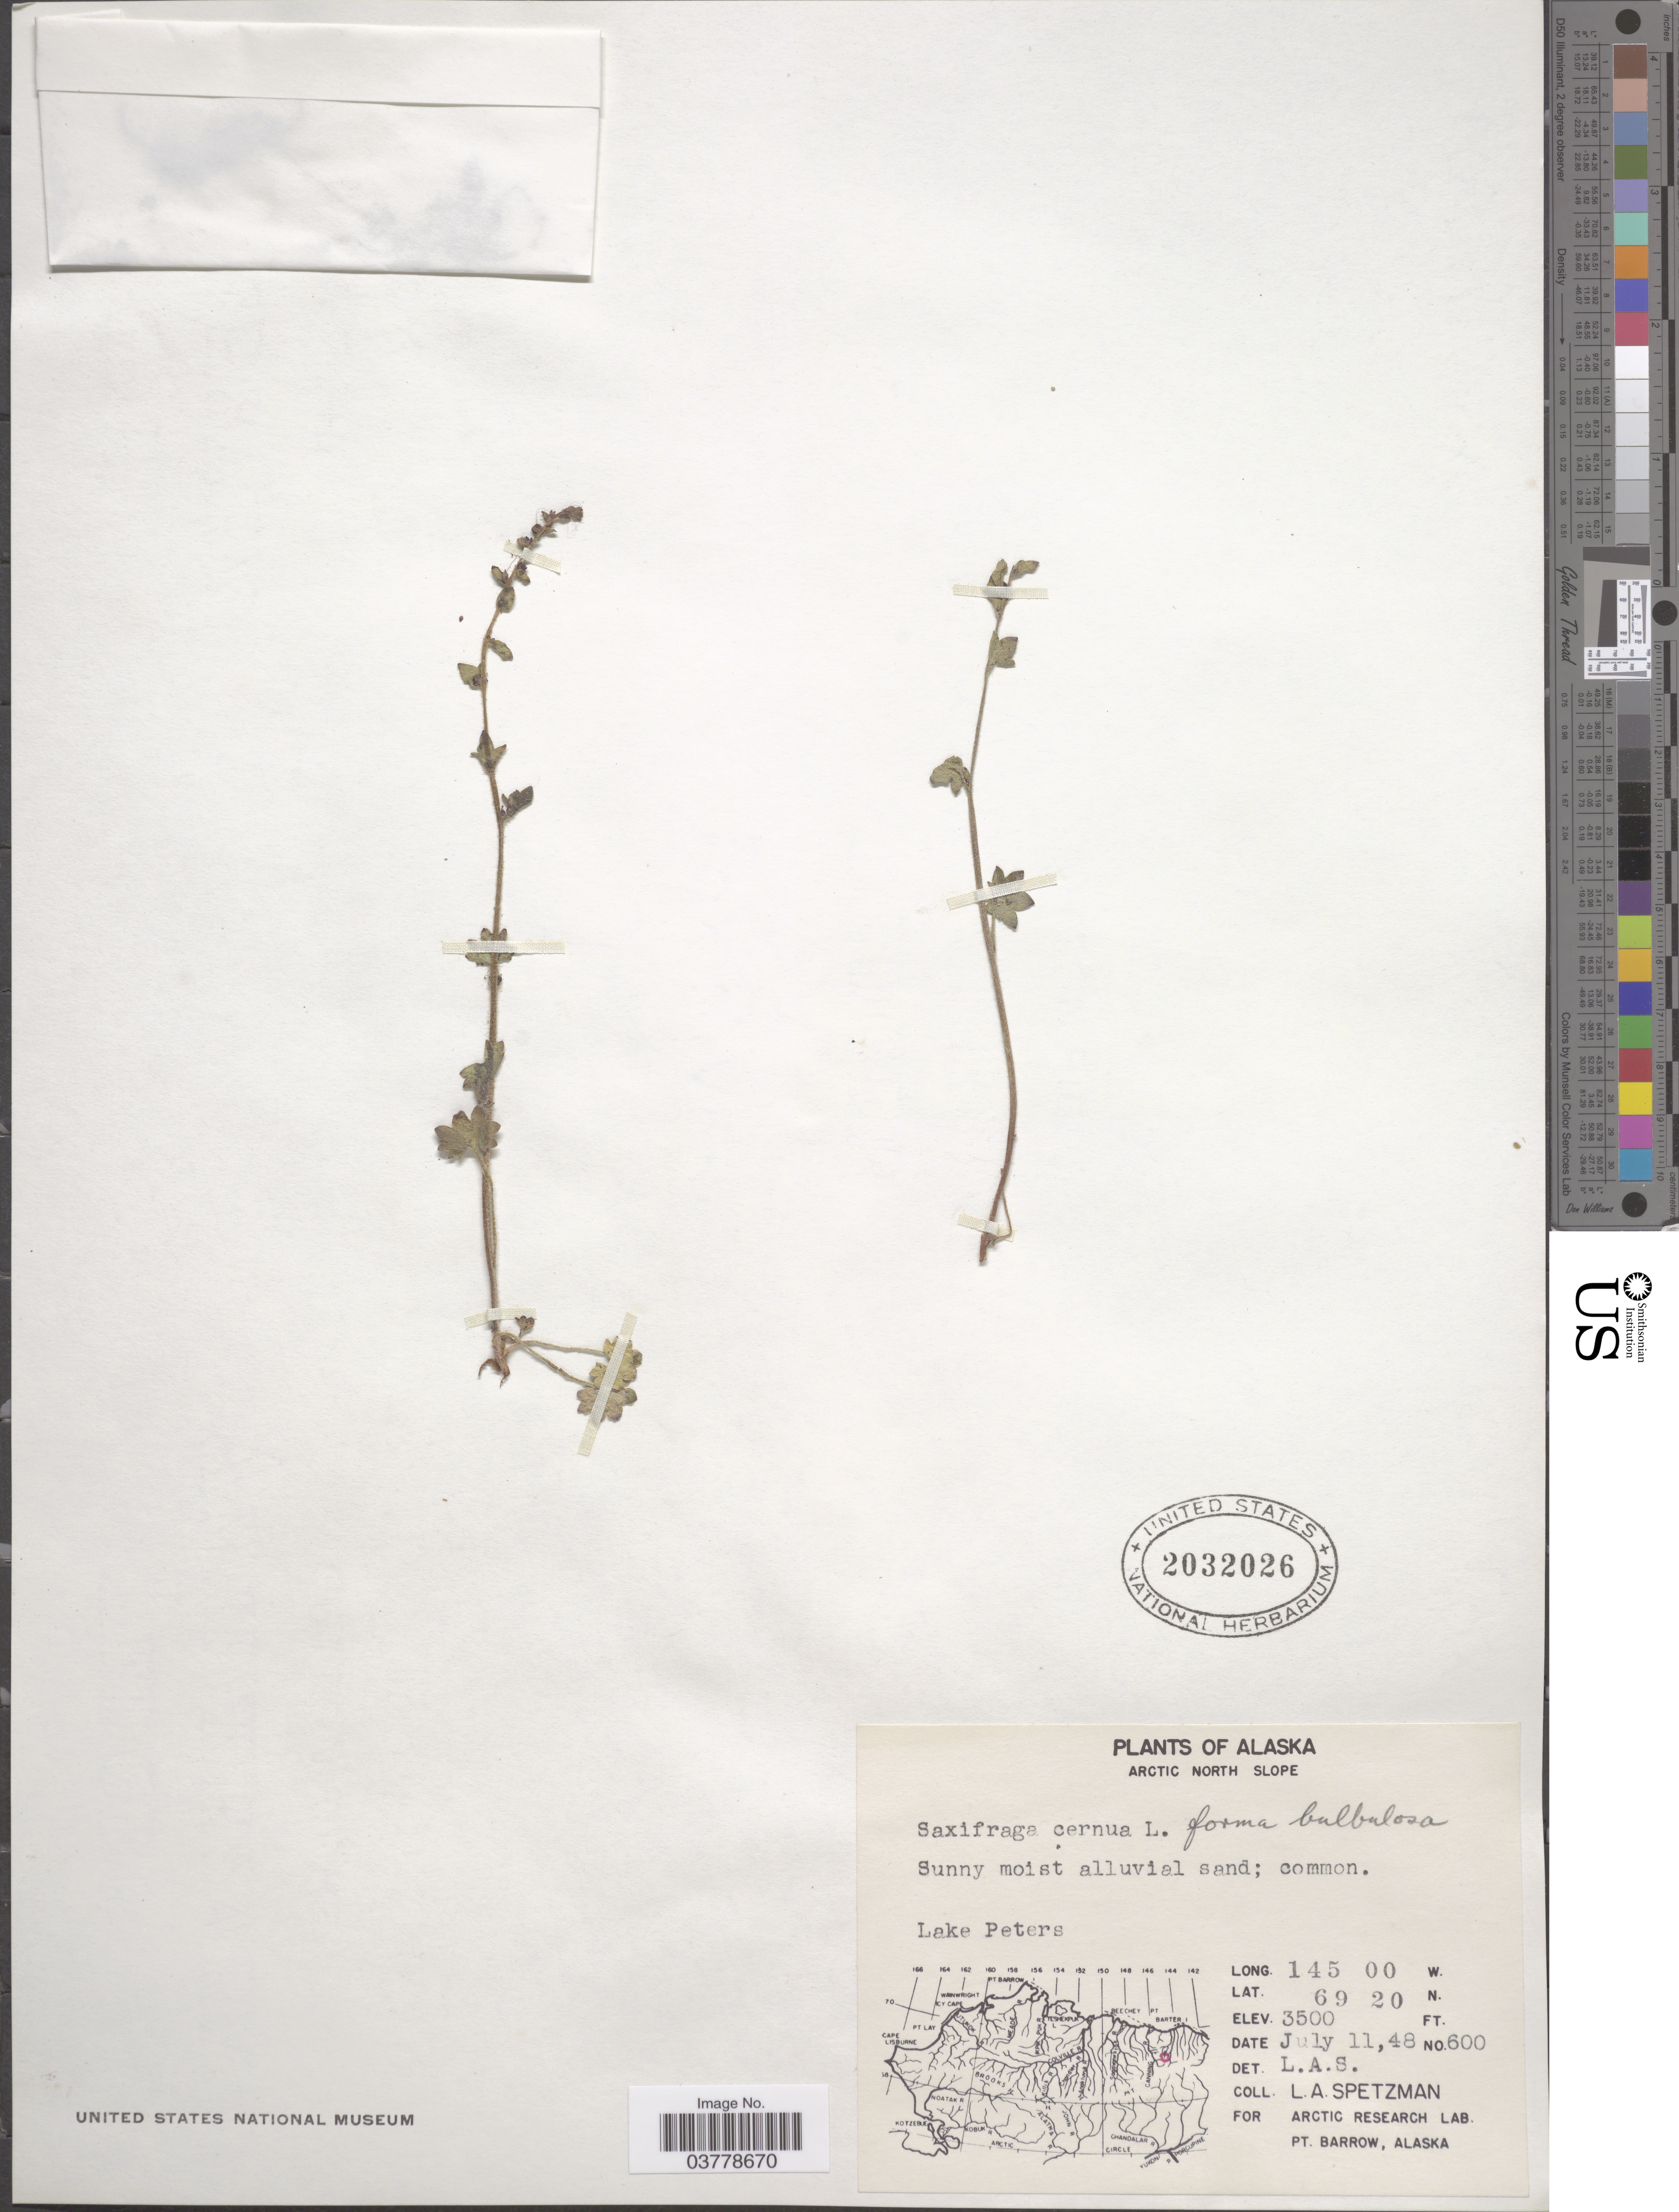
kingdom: Plantae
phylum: Tracheophyta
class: Magnoliopsida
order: Saxifragales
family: Saxifragaceae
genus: Saxifraga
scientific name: Saxifraga cernua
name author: L.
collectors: L. Spetzman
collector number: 600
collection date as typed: Transcribed d/m/y: 11/7/48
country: United States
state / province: Alaska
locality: Arctic North Slope. Lake Peters.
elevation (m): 1067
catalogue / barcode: US 2032026